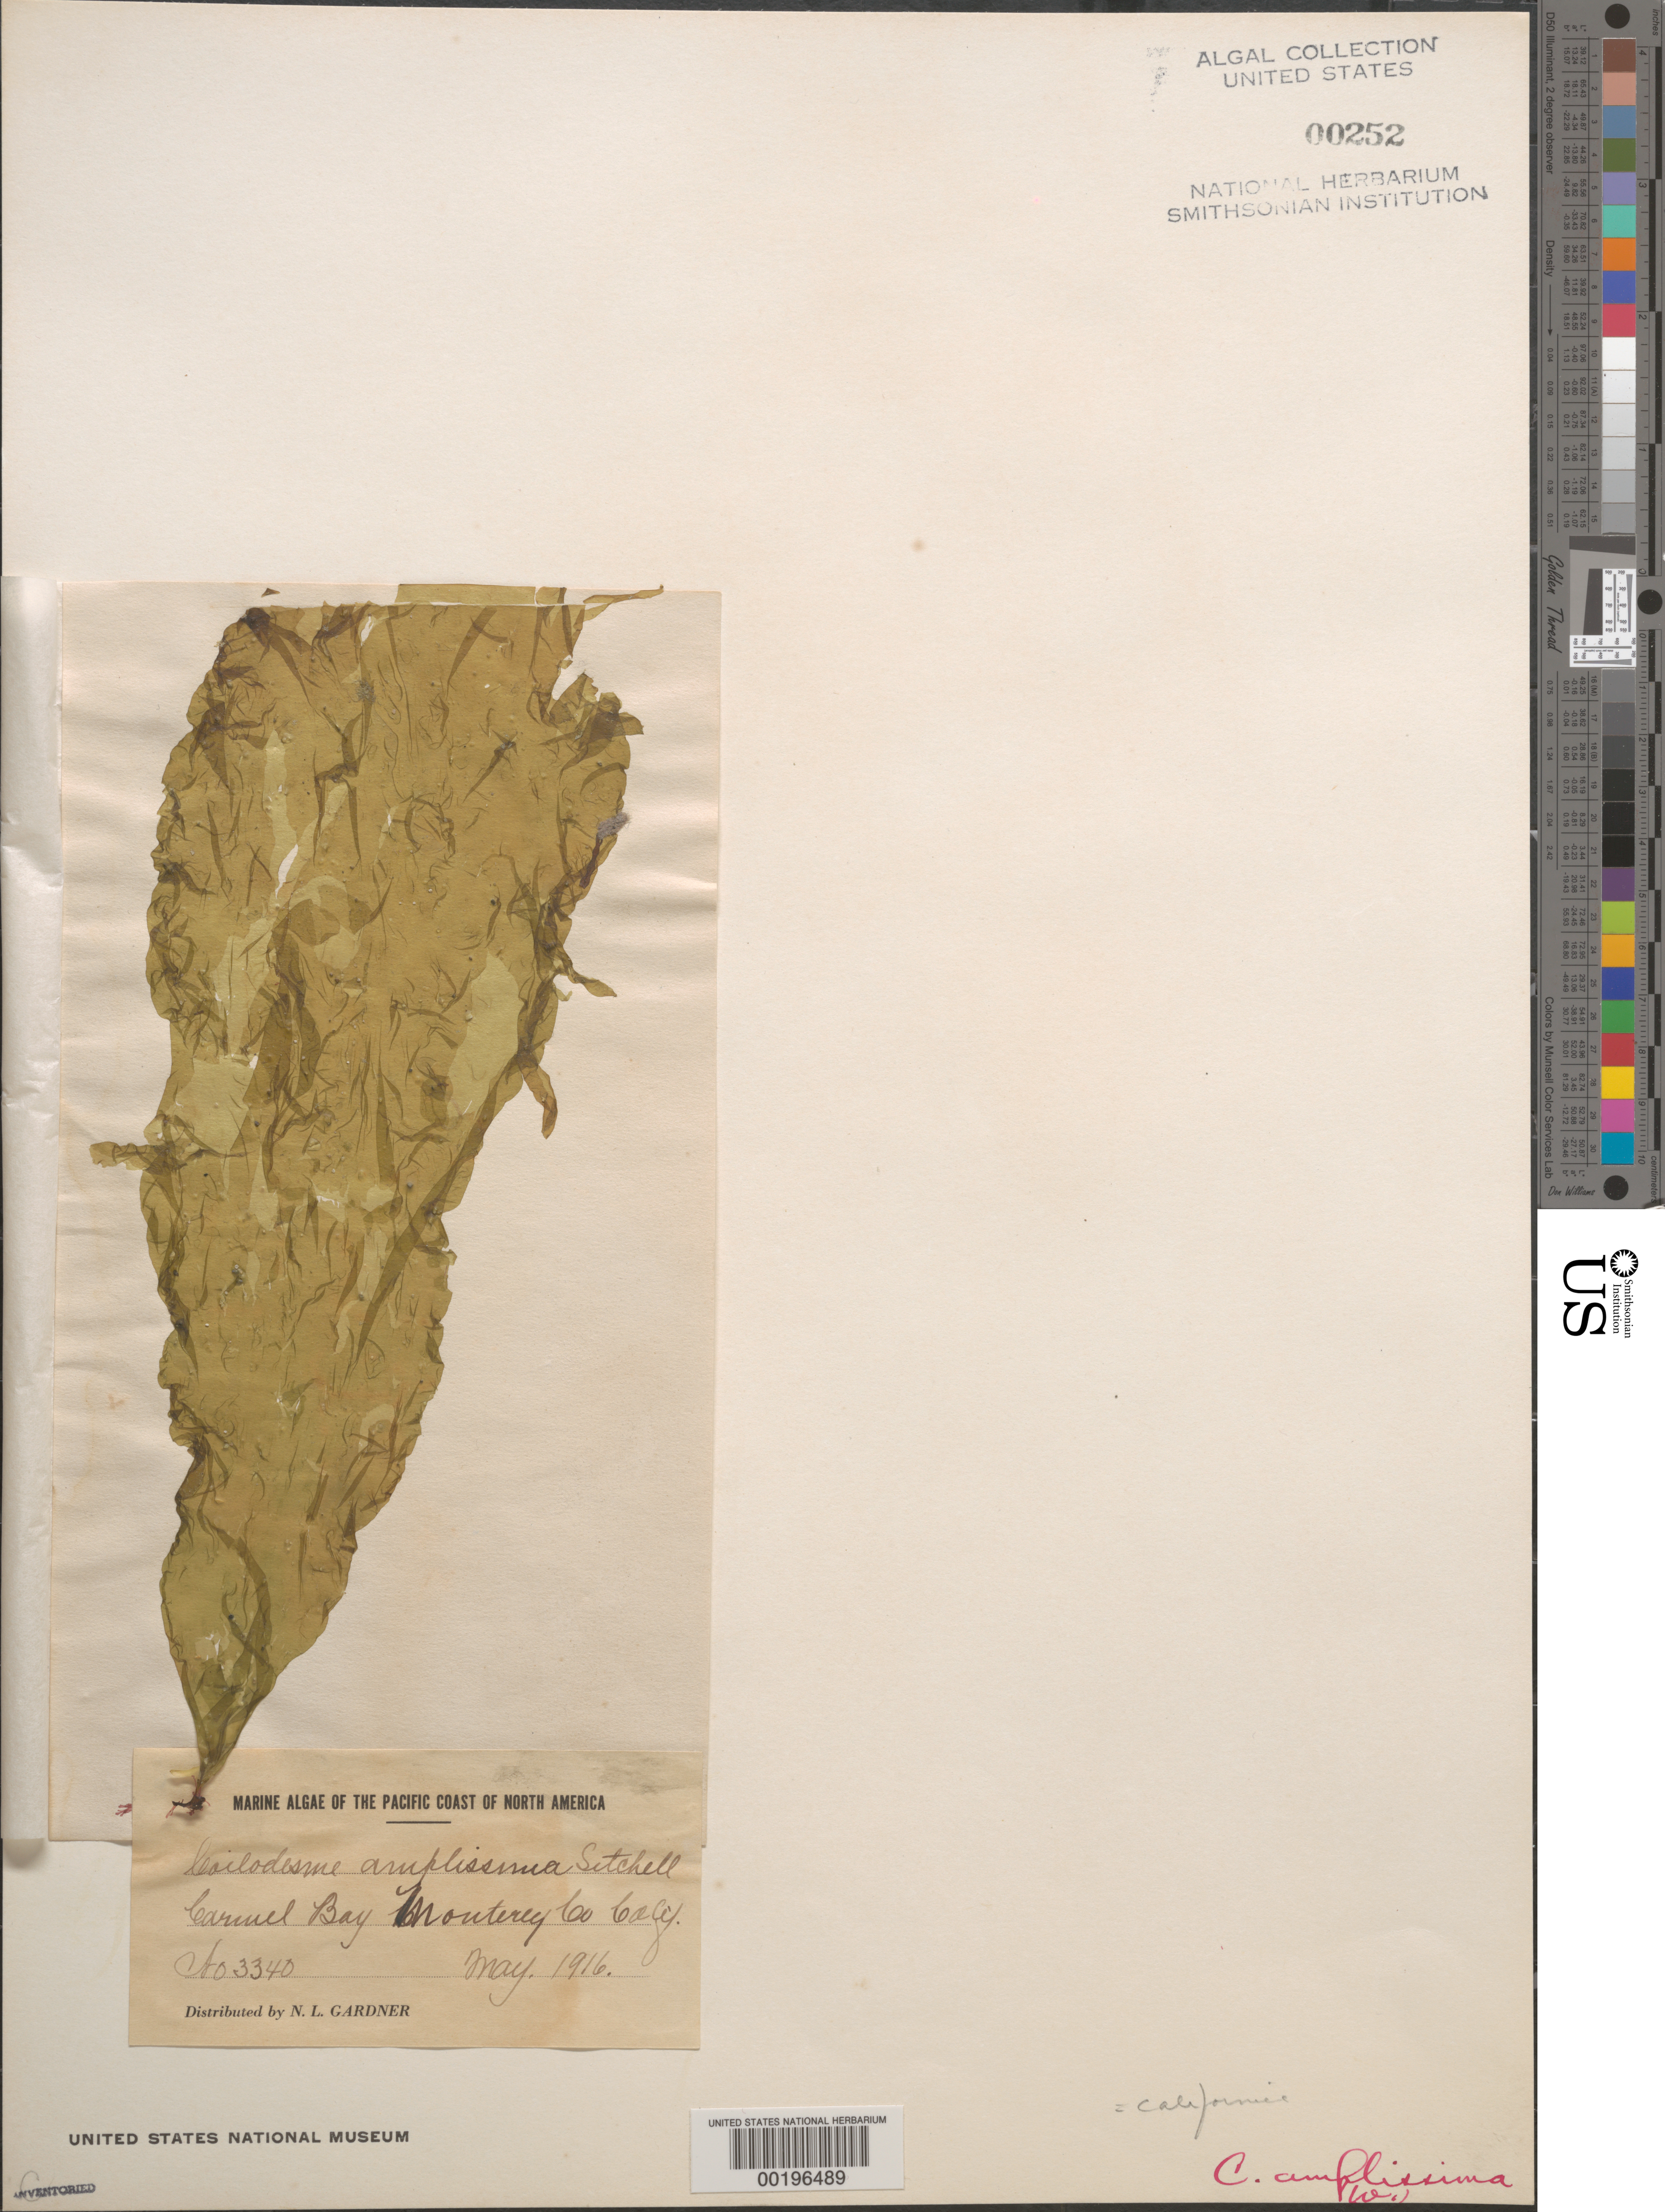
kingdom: Chromista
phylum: Ochrophyta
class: Phaeophyceae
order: Ectocarpales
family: Chordariaceae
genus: Coilodesme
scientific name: Coilodesme californica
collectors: N. Gardner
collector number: NLG 3340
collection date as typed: May 1916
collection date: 1916-05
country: United States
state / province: California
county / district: Monterey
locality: Carmel Bay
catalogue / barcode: US 252